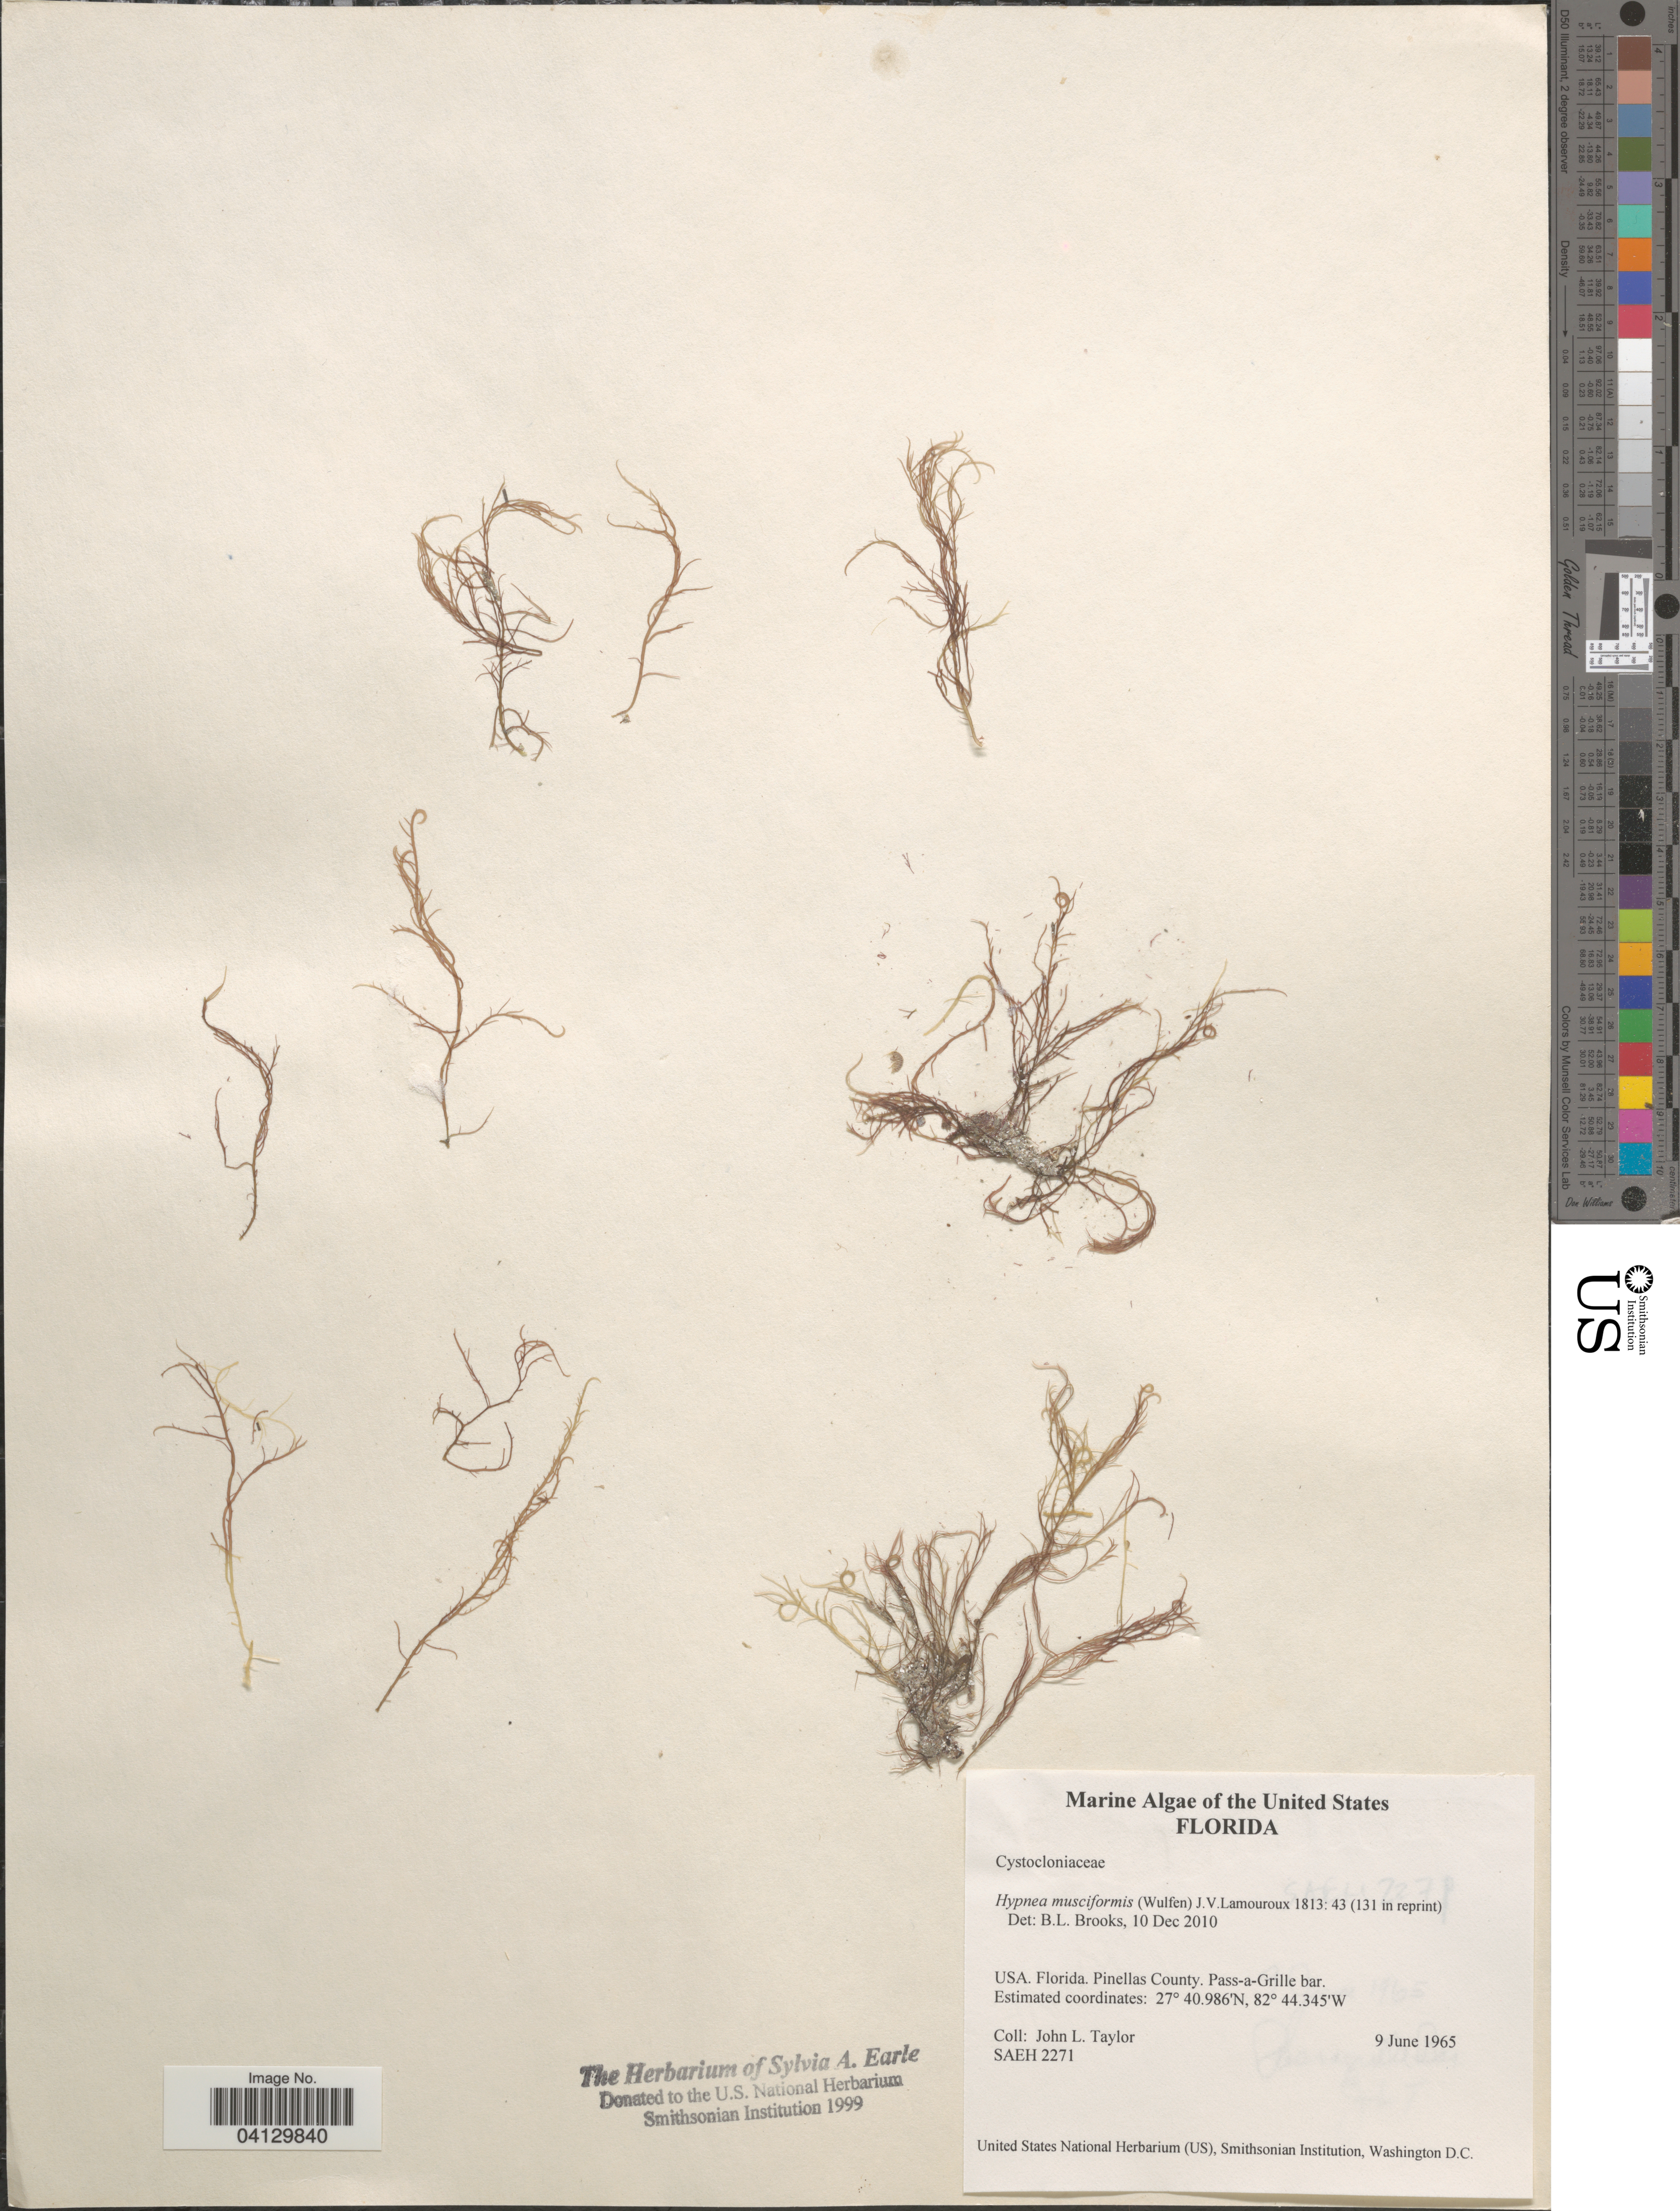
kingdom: Plantae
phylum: Rhodophyta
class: Florideophyceae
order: Gigartinales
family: Cystocloniaceae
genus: Hypnea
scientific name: Hypnea musciformis var. esperi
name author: J. Agardh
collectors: J. L. Taylor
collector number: SAEH2271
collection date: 1965-06-09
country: United States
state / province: Florida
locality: Pinellas County. Pass-a-Grille bar.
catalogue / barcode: US 328691